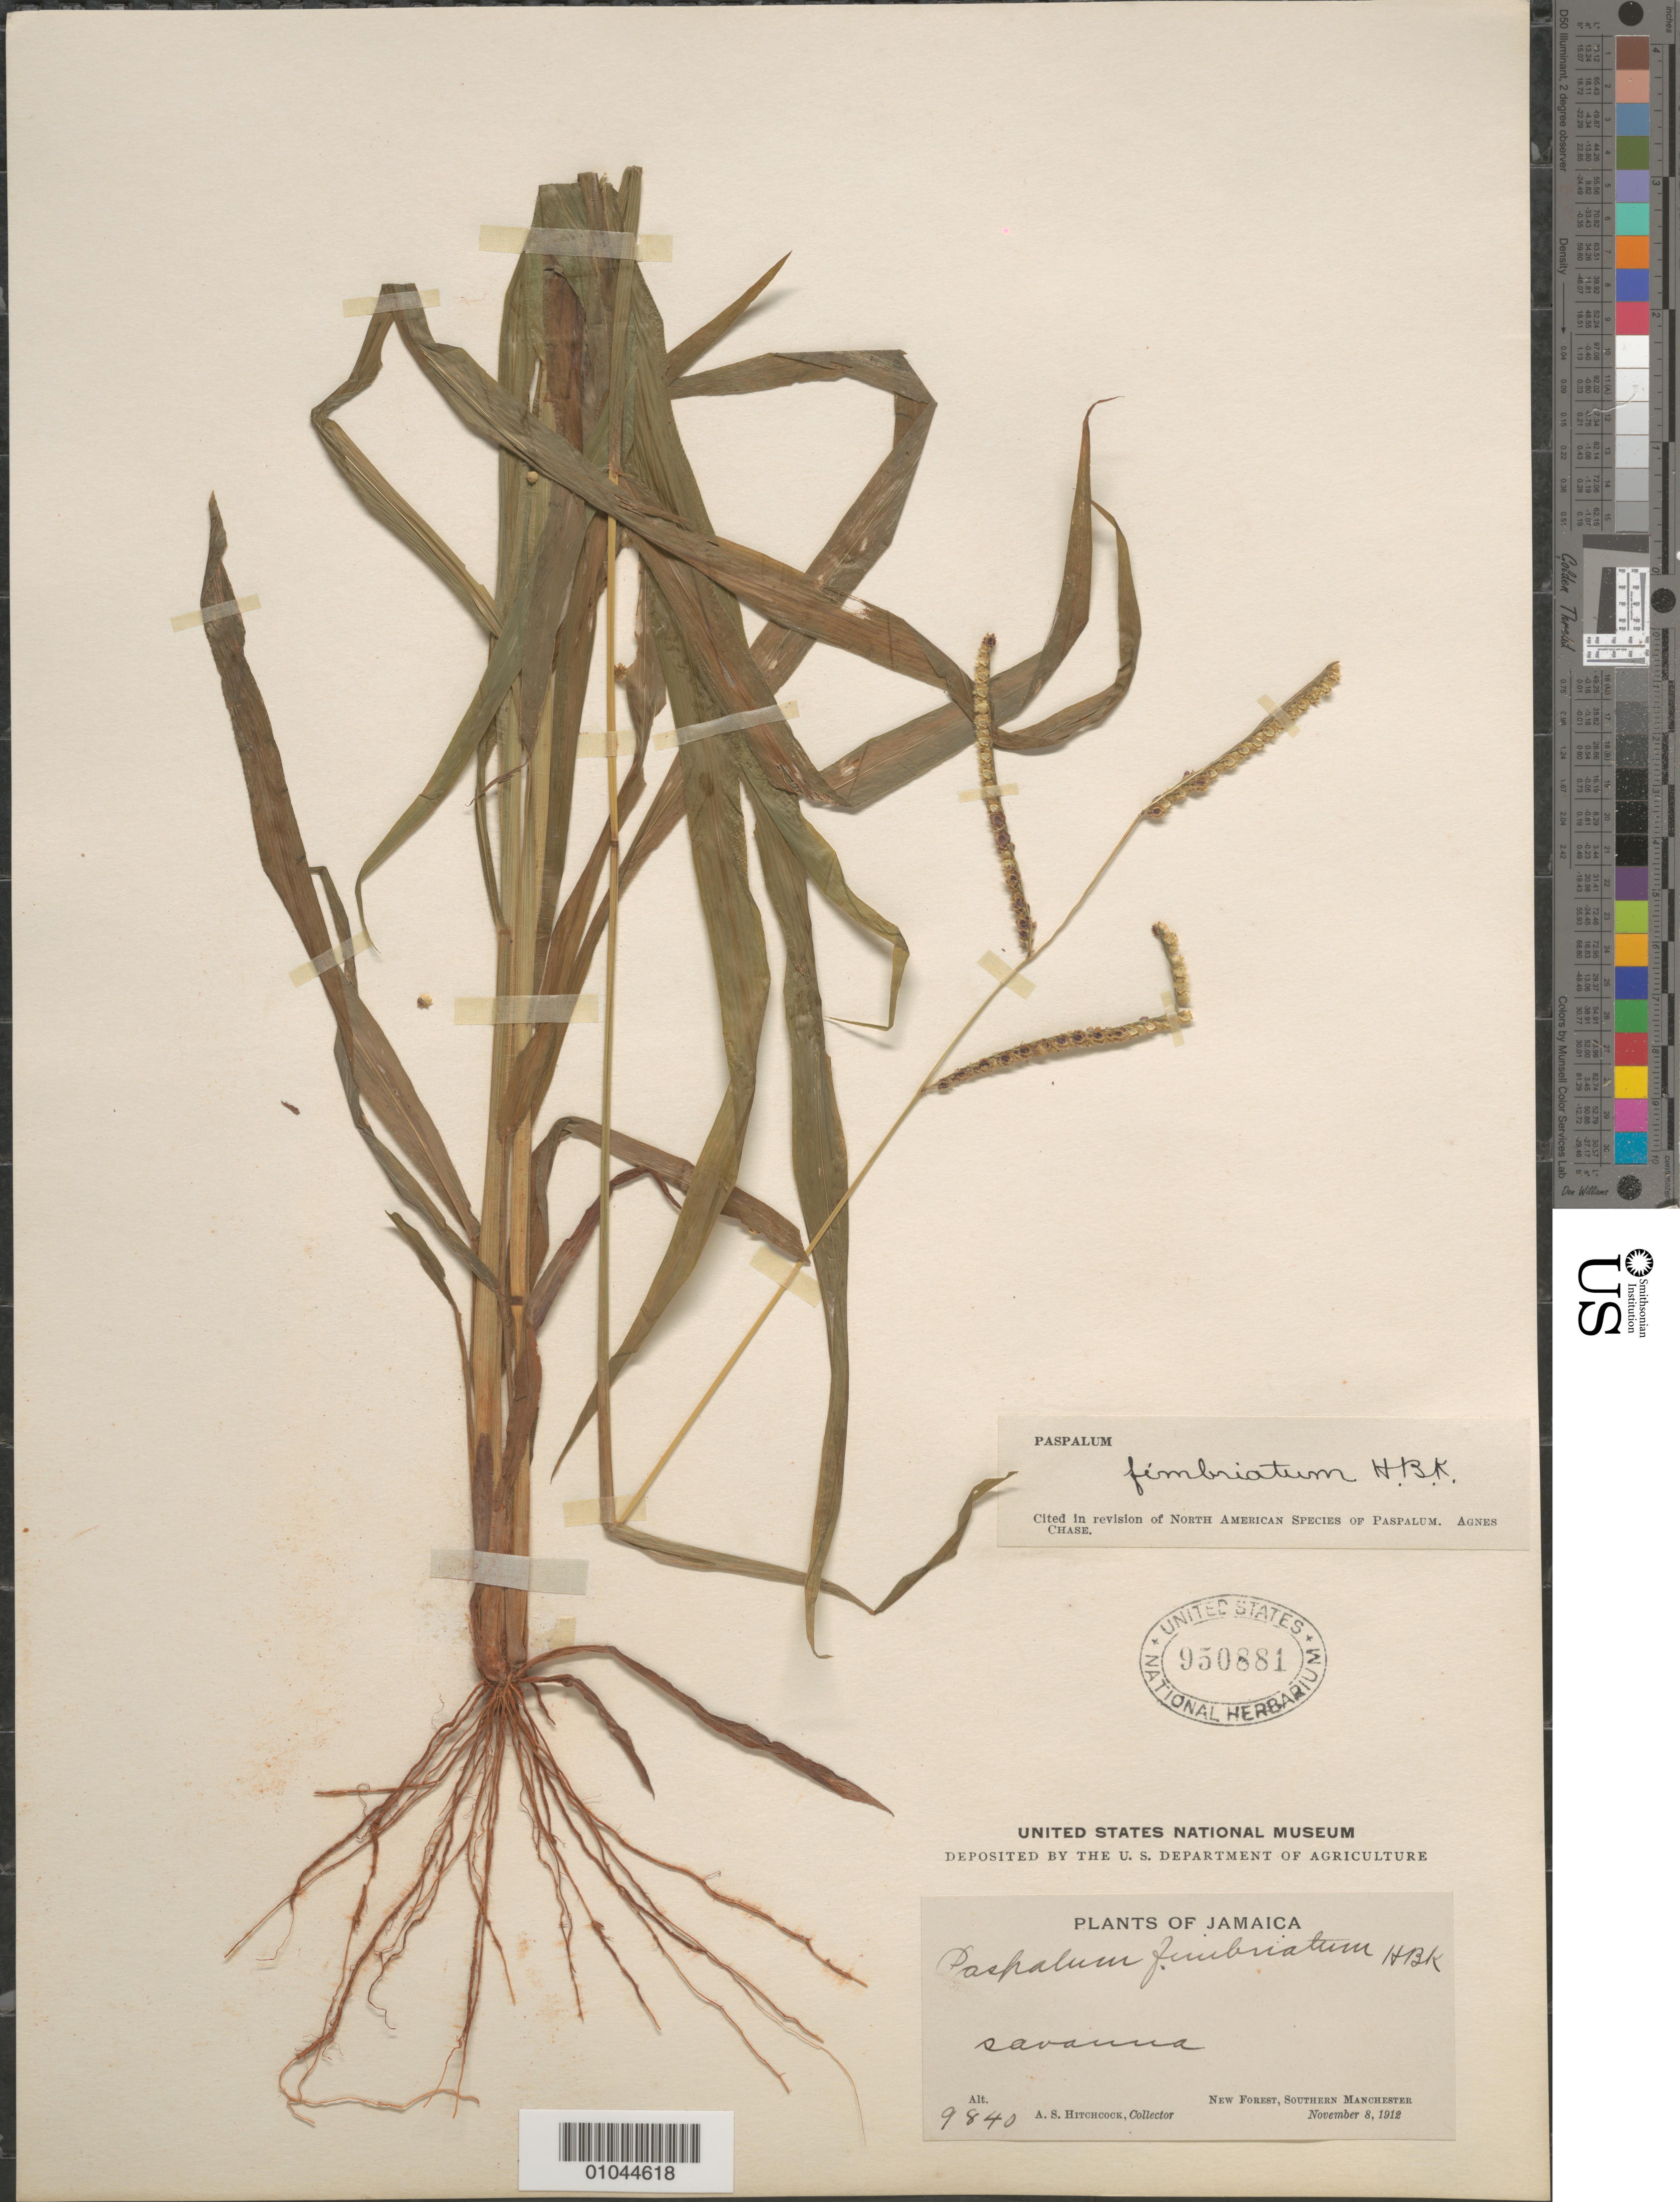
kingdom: Plantae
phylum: Tracheophyta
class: Liliopsida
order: Poales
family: Poaceae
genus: Paspalum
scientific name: Paspalum fimbriatum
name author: Kunth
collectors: A. S. Hitchcock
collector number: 9840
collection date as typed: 08 Nov 1912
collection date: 1912-11-08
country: Jamaica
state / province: Manchester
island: Jamaica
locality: New Forest, southern Manchester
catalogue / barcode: US 950881